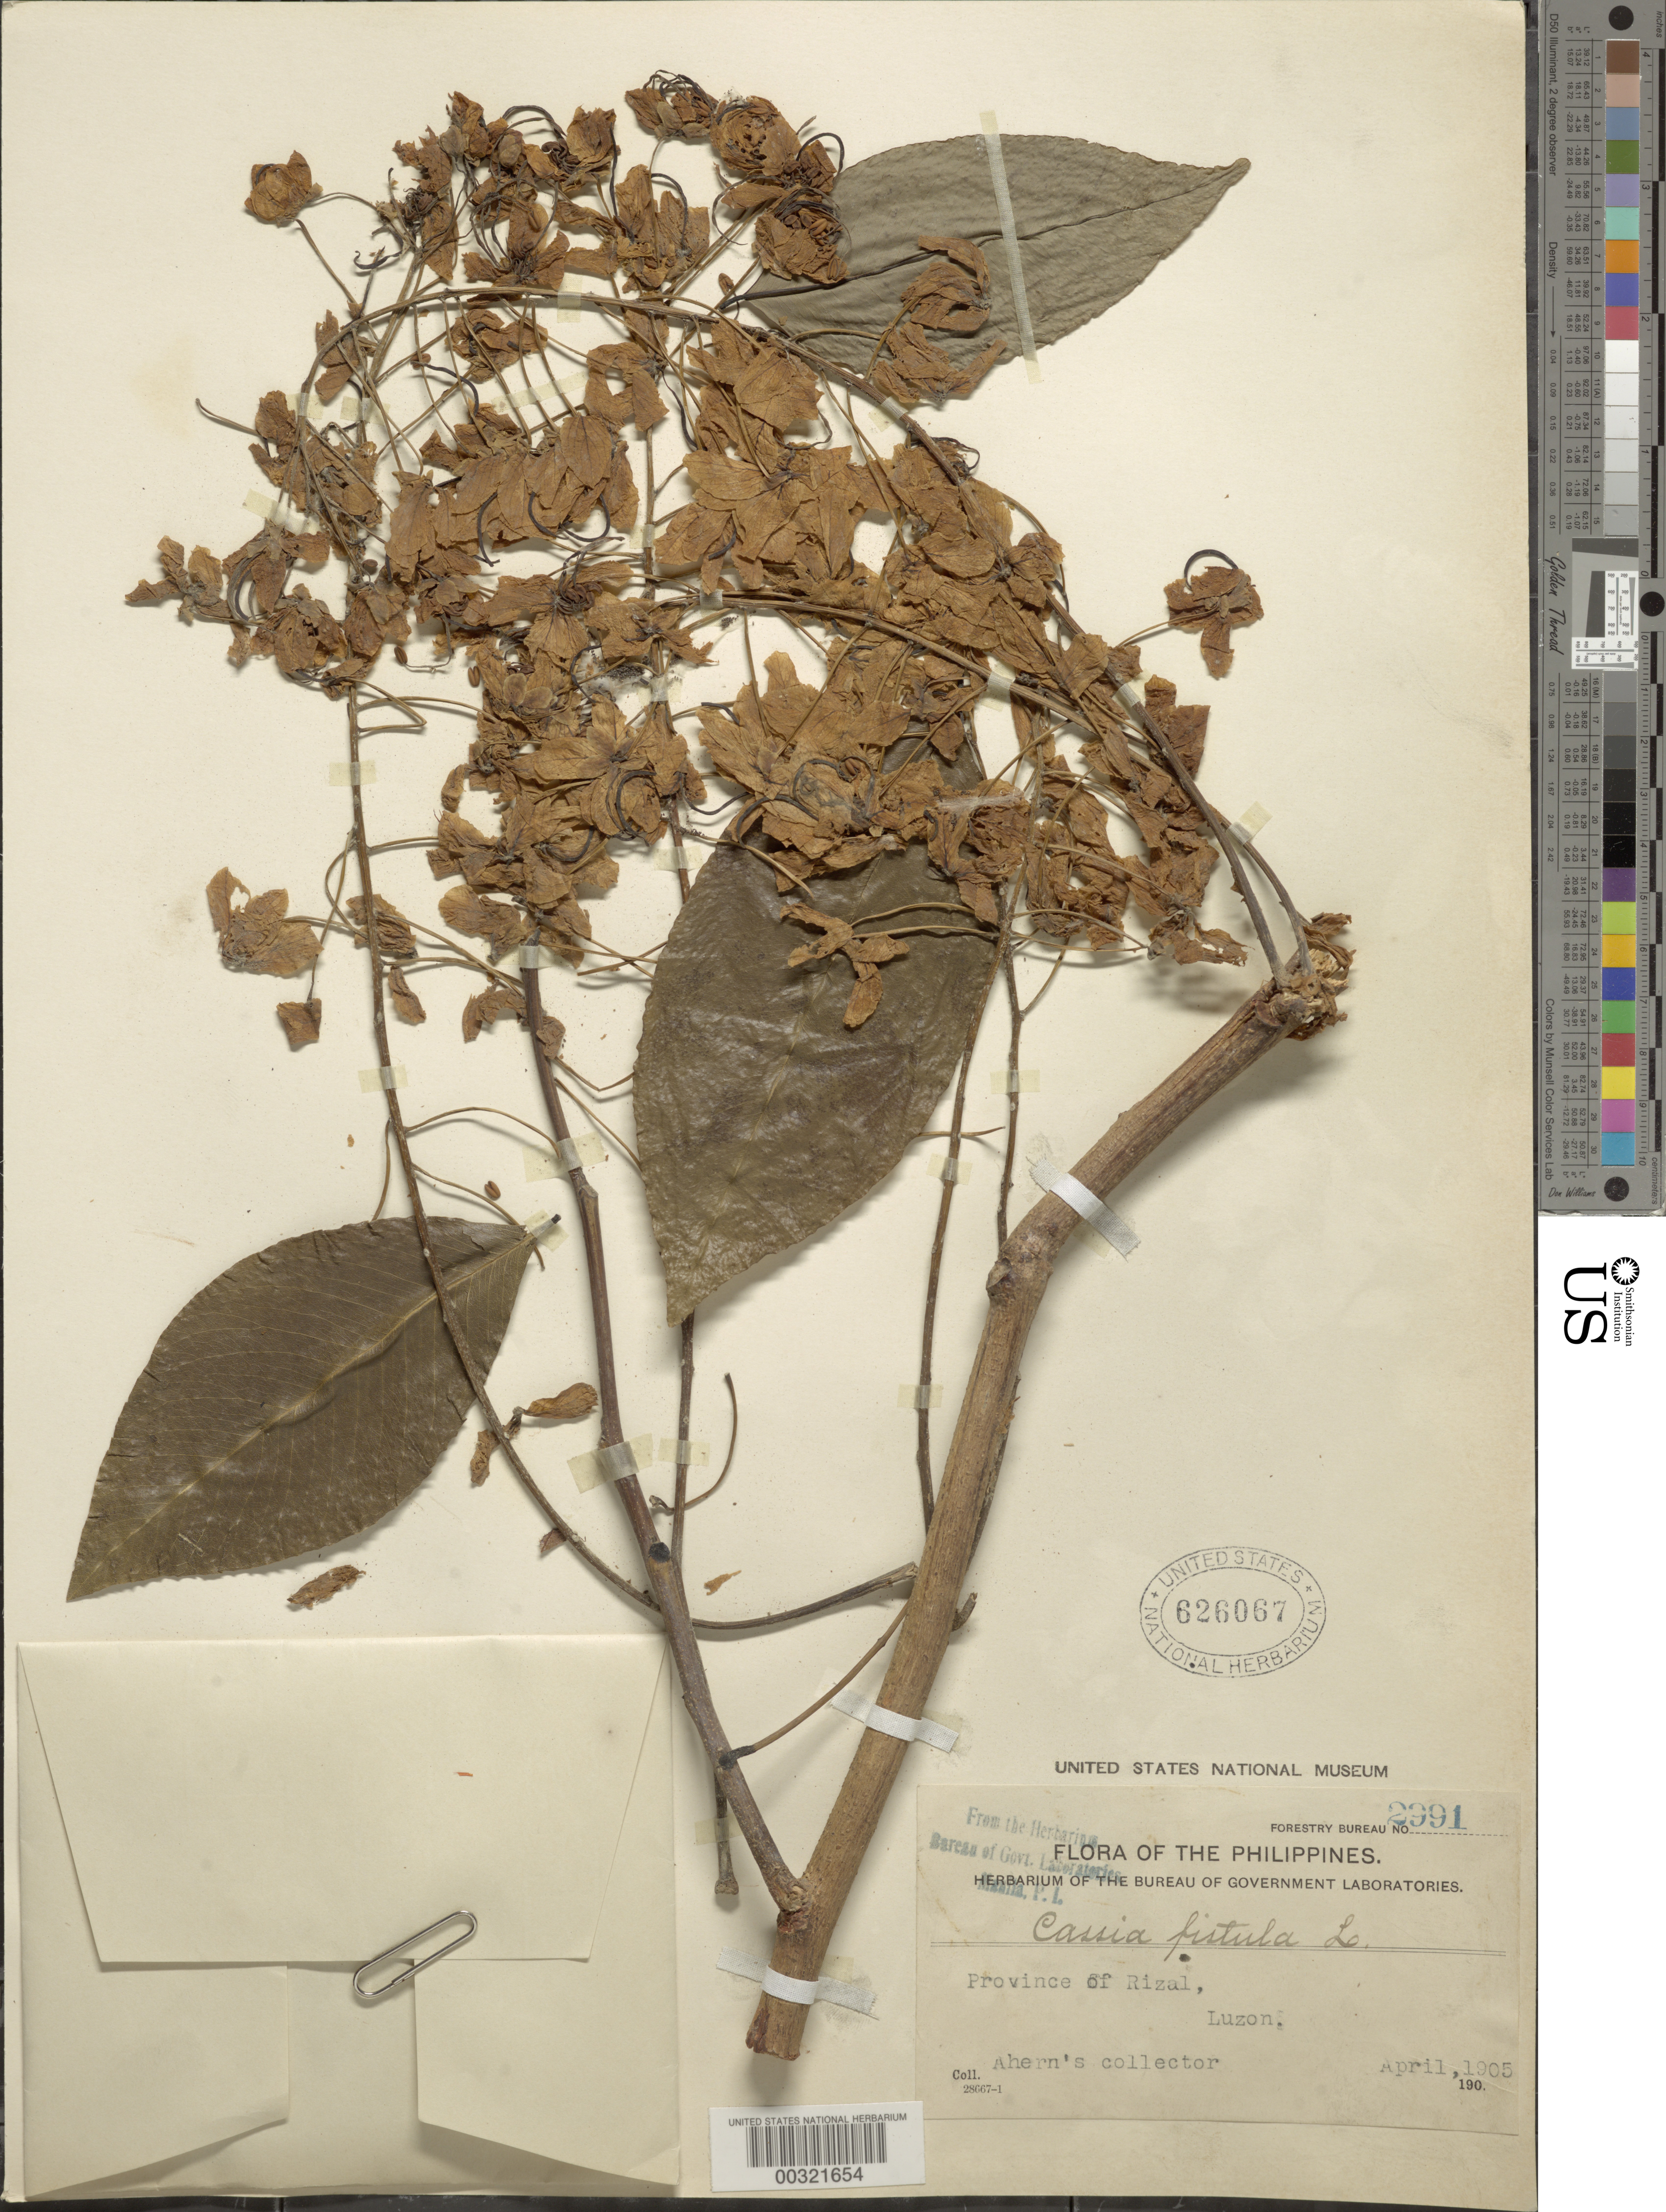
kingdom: Plantae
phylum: Tracheophyta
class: Magnoliopsida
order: Fabales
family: Fabaceae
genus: Cassia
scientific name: Cassia fistula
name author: L.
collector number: Forestry Bureau No. 2991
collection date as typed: Apr 1905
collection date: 1905-04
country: Philippines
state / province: Calabarzon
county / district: Rizal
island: Luzon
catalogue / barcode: US 626067